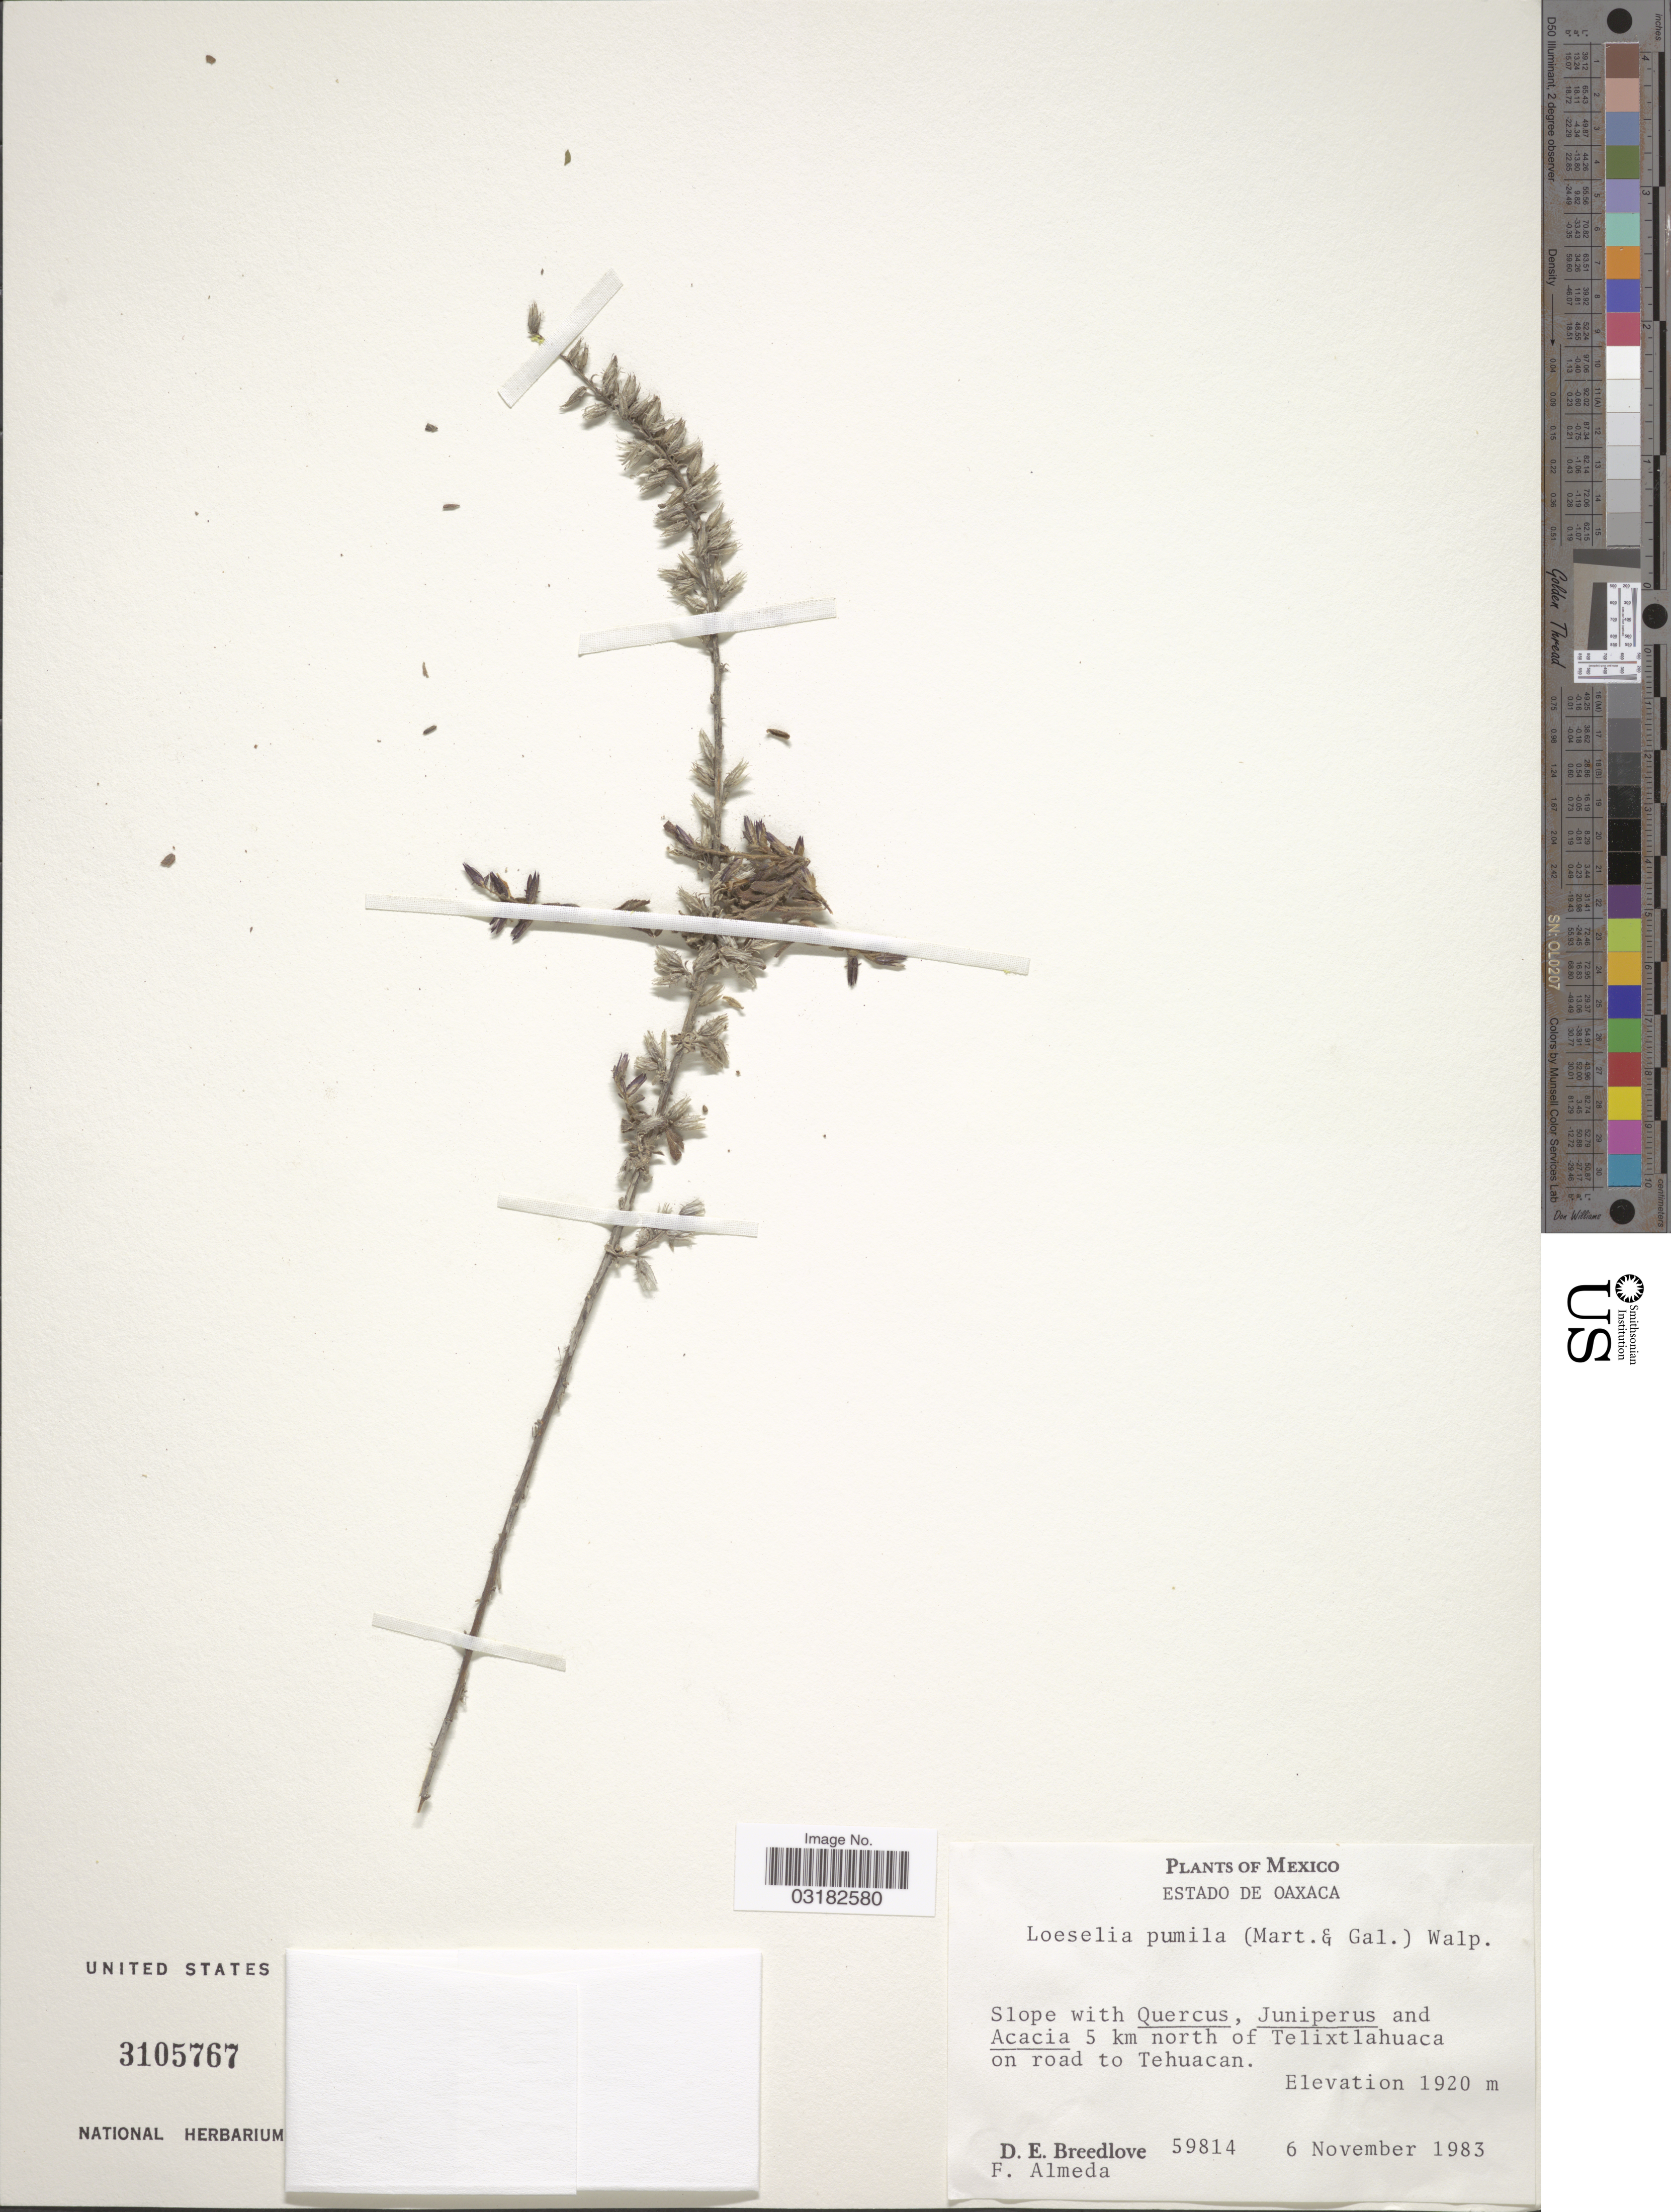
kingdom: Plantae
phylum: Tracheophyta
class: Magnoliopsida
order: Ericales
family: Polemoniaceae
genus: Loeselia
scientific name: Loeselia pumila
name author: (M. Martens & Galeotti) Walp.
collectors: D. E. Breedlove & F. Almeda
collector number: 59814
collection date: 1983-11-06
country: Mexico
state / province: Oaxaca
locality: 5 km north of Telixtlahuaca on road to Tehuacan.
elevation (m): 1920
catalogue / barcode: US 3105767